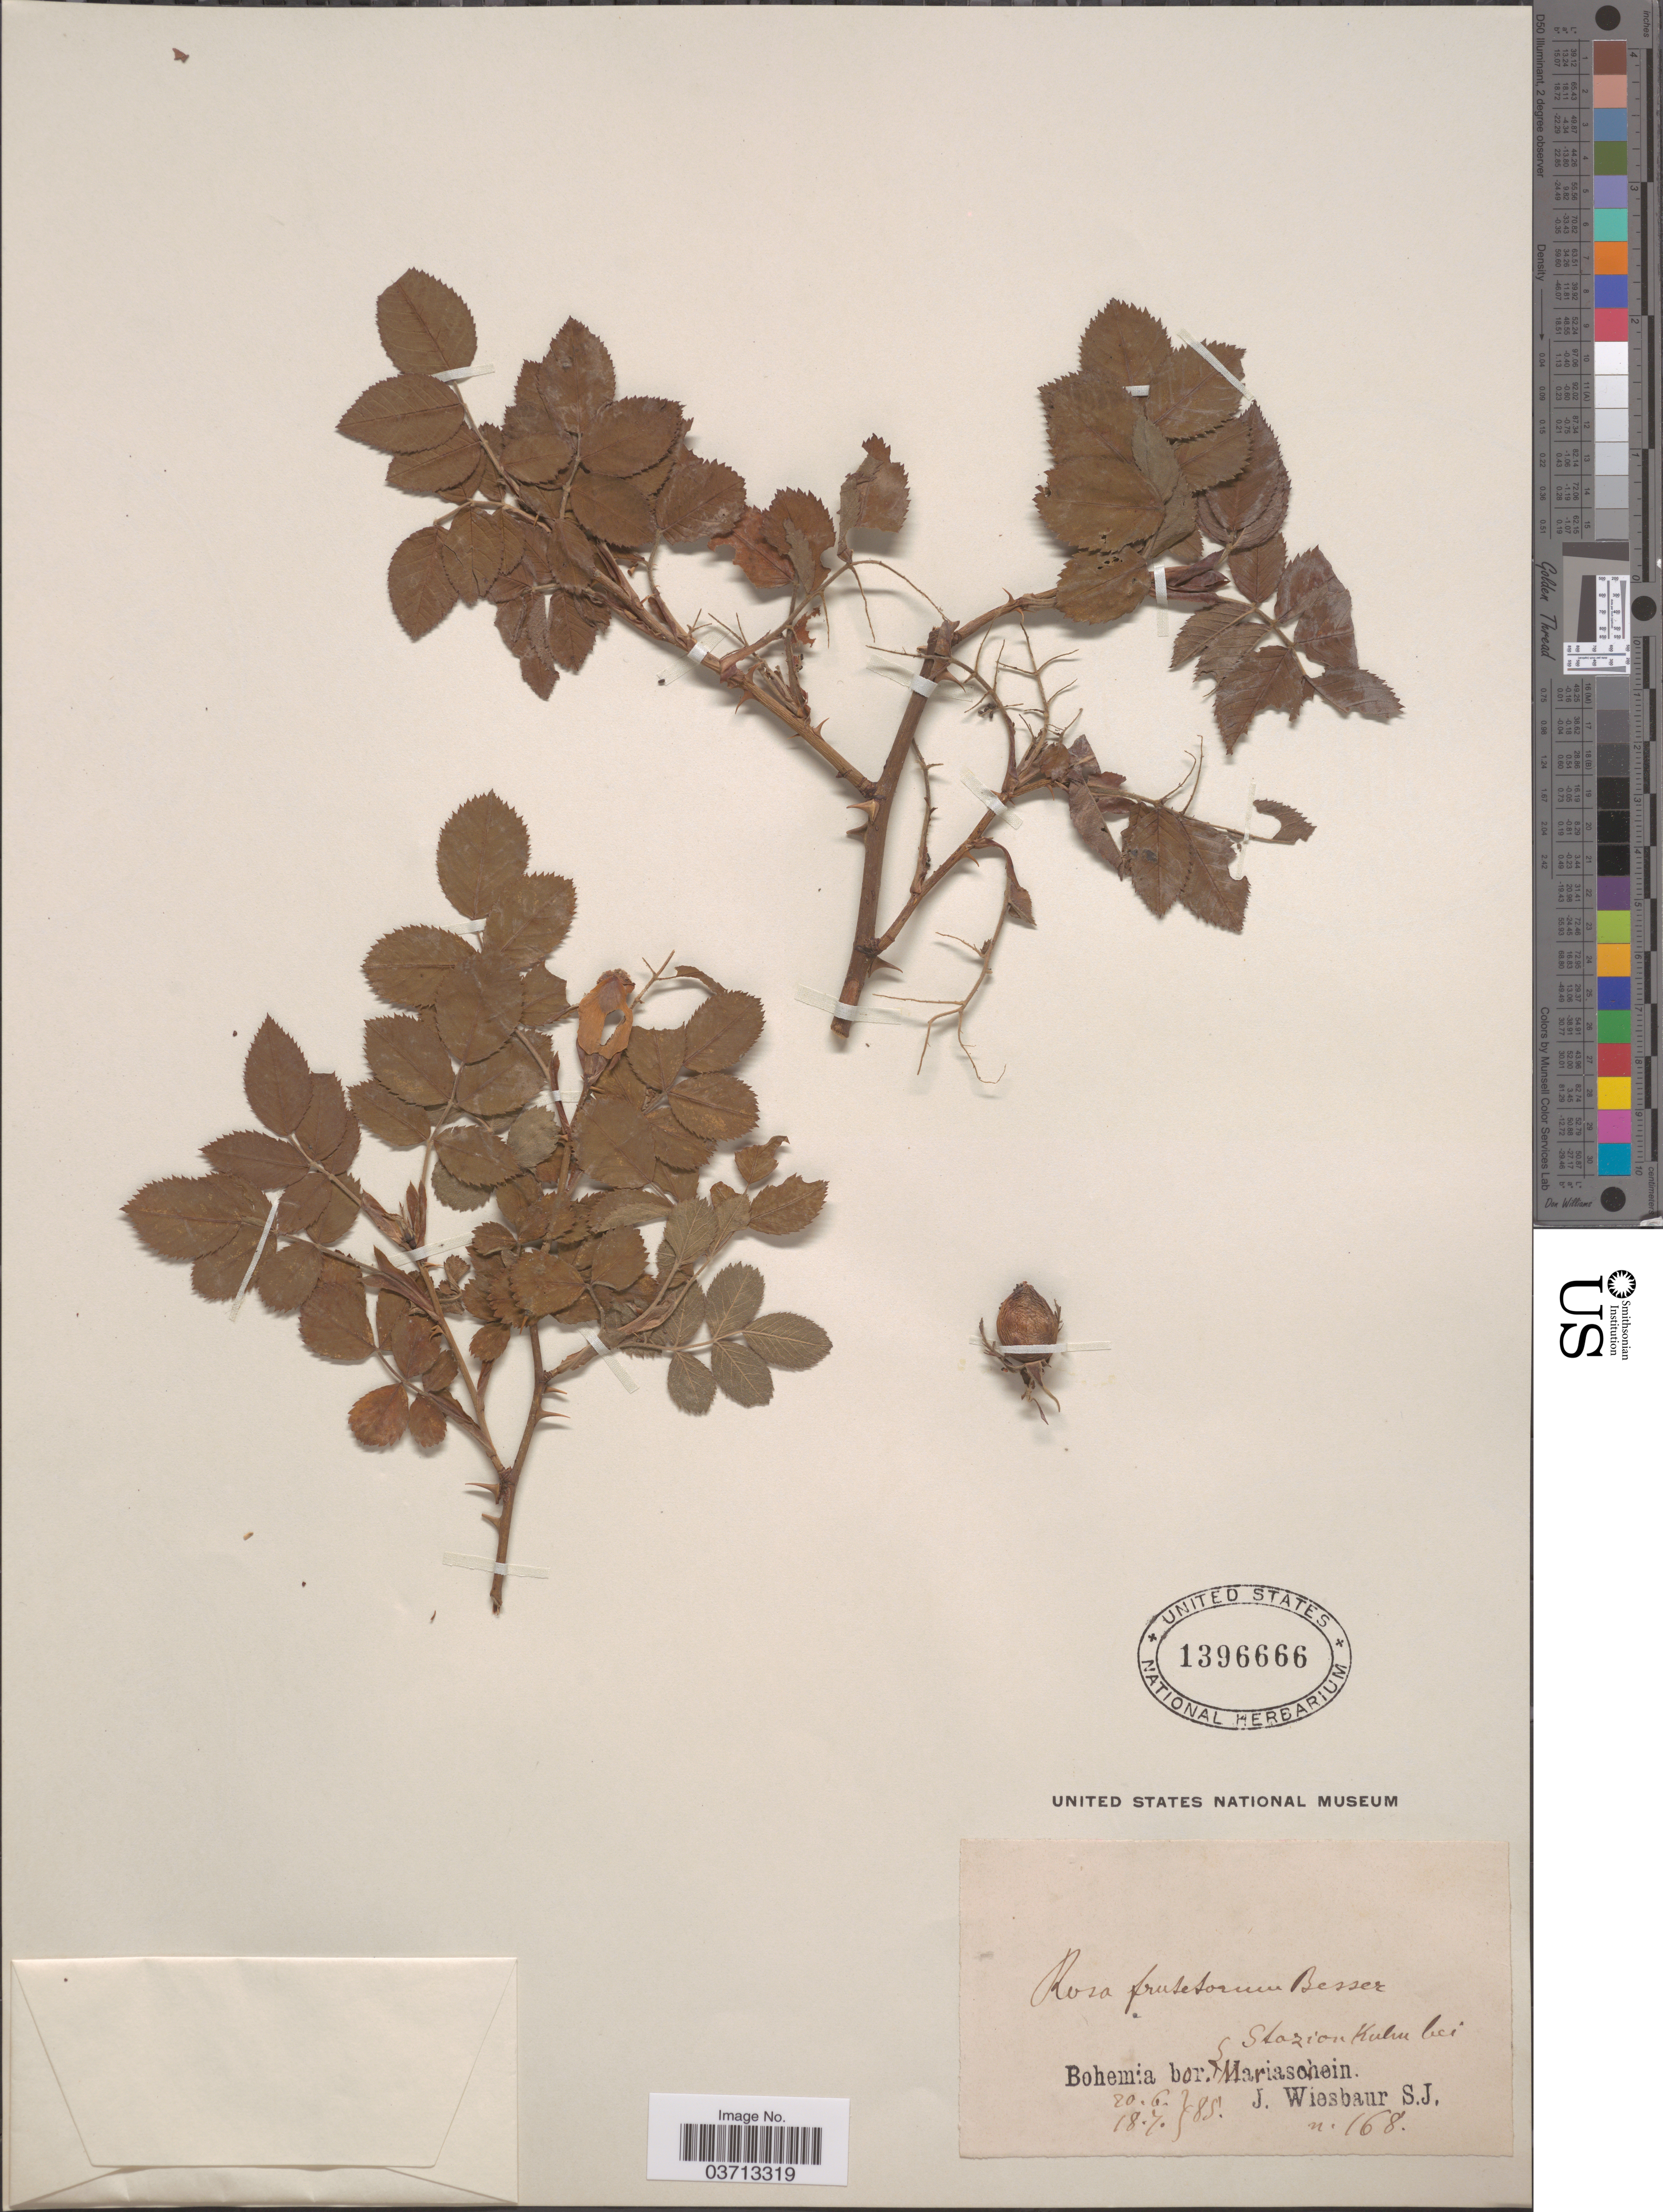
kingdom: Plantae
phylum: Tracheophyta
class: Magnoliopsida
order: Rosales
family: Rosaceae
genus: Rosa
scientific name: Rosa frutetorum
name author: Besser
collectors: J. Wiesbaur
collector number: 168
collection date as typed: Transcribed d/m/y: 20/6/85 to 18/7/85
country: Czechia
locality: Bohemia: S Stazion Kubu bei bor. Mariaschein.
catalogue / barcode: US 1396666